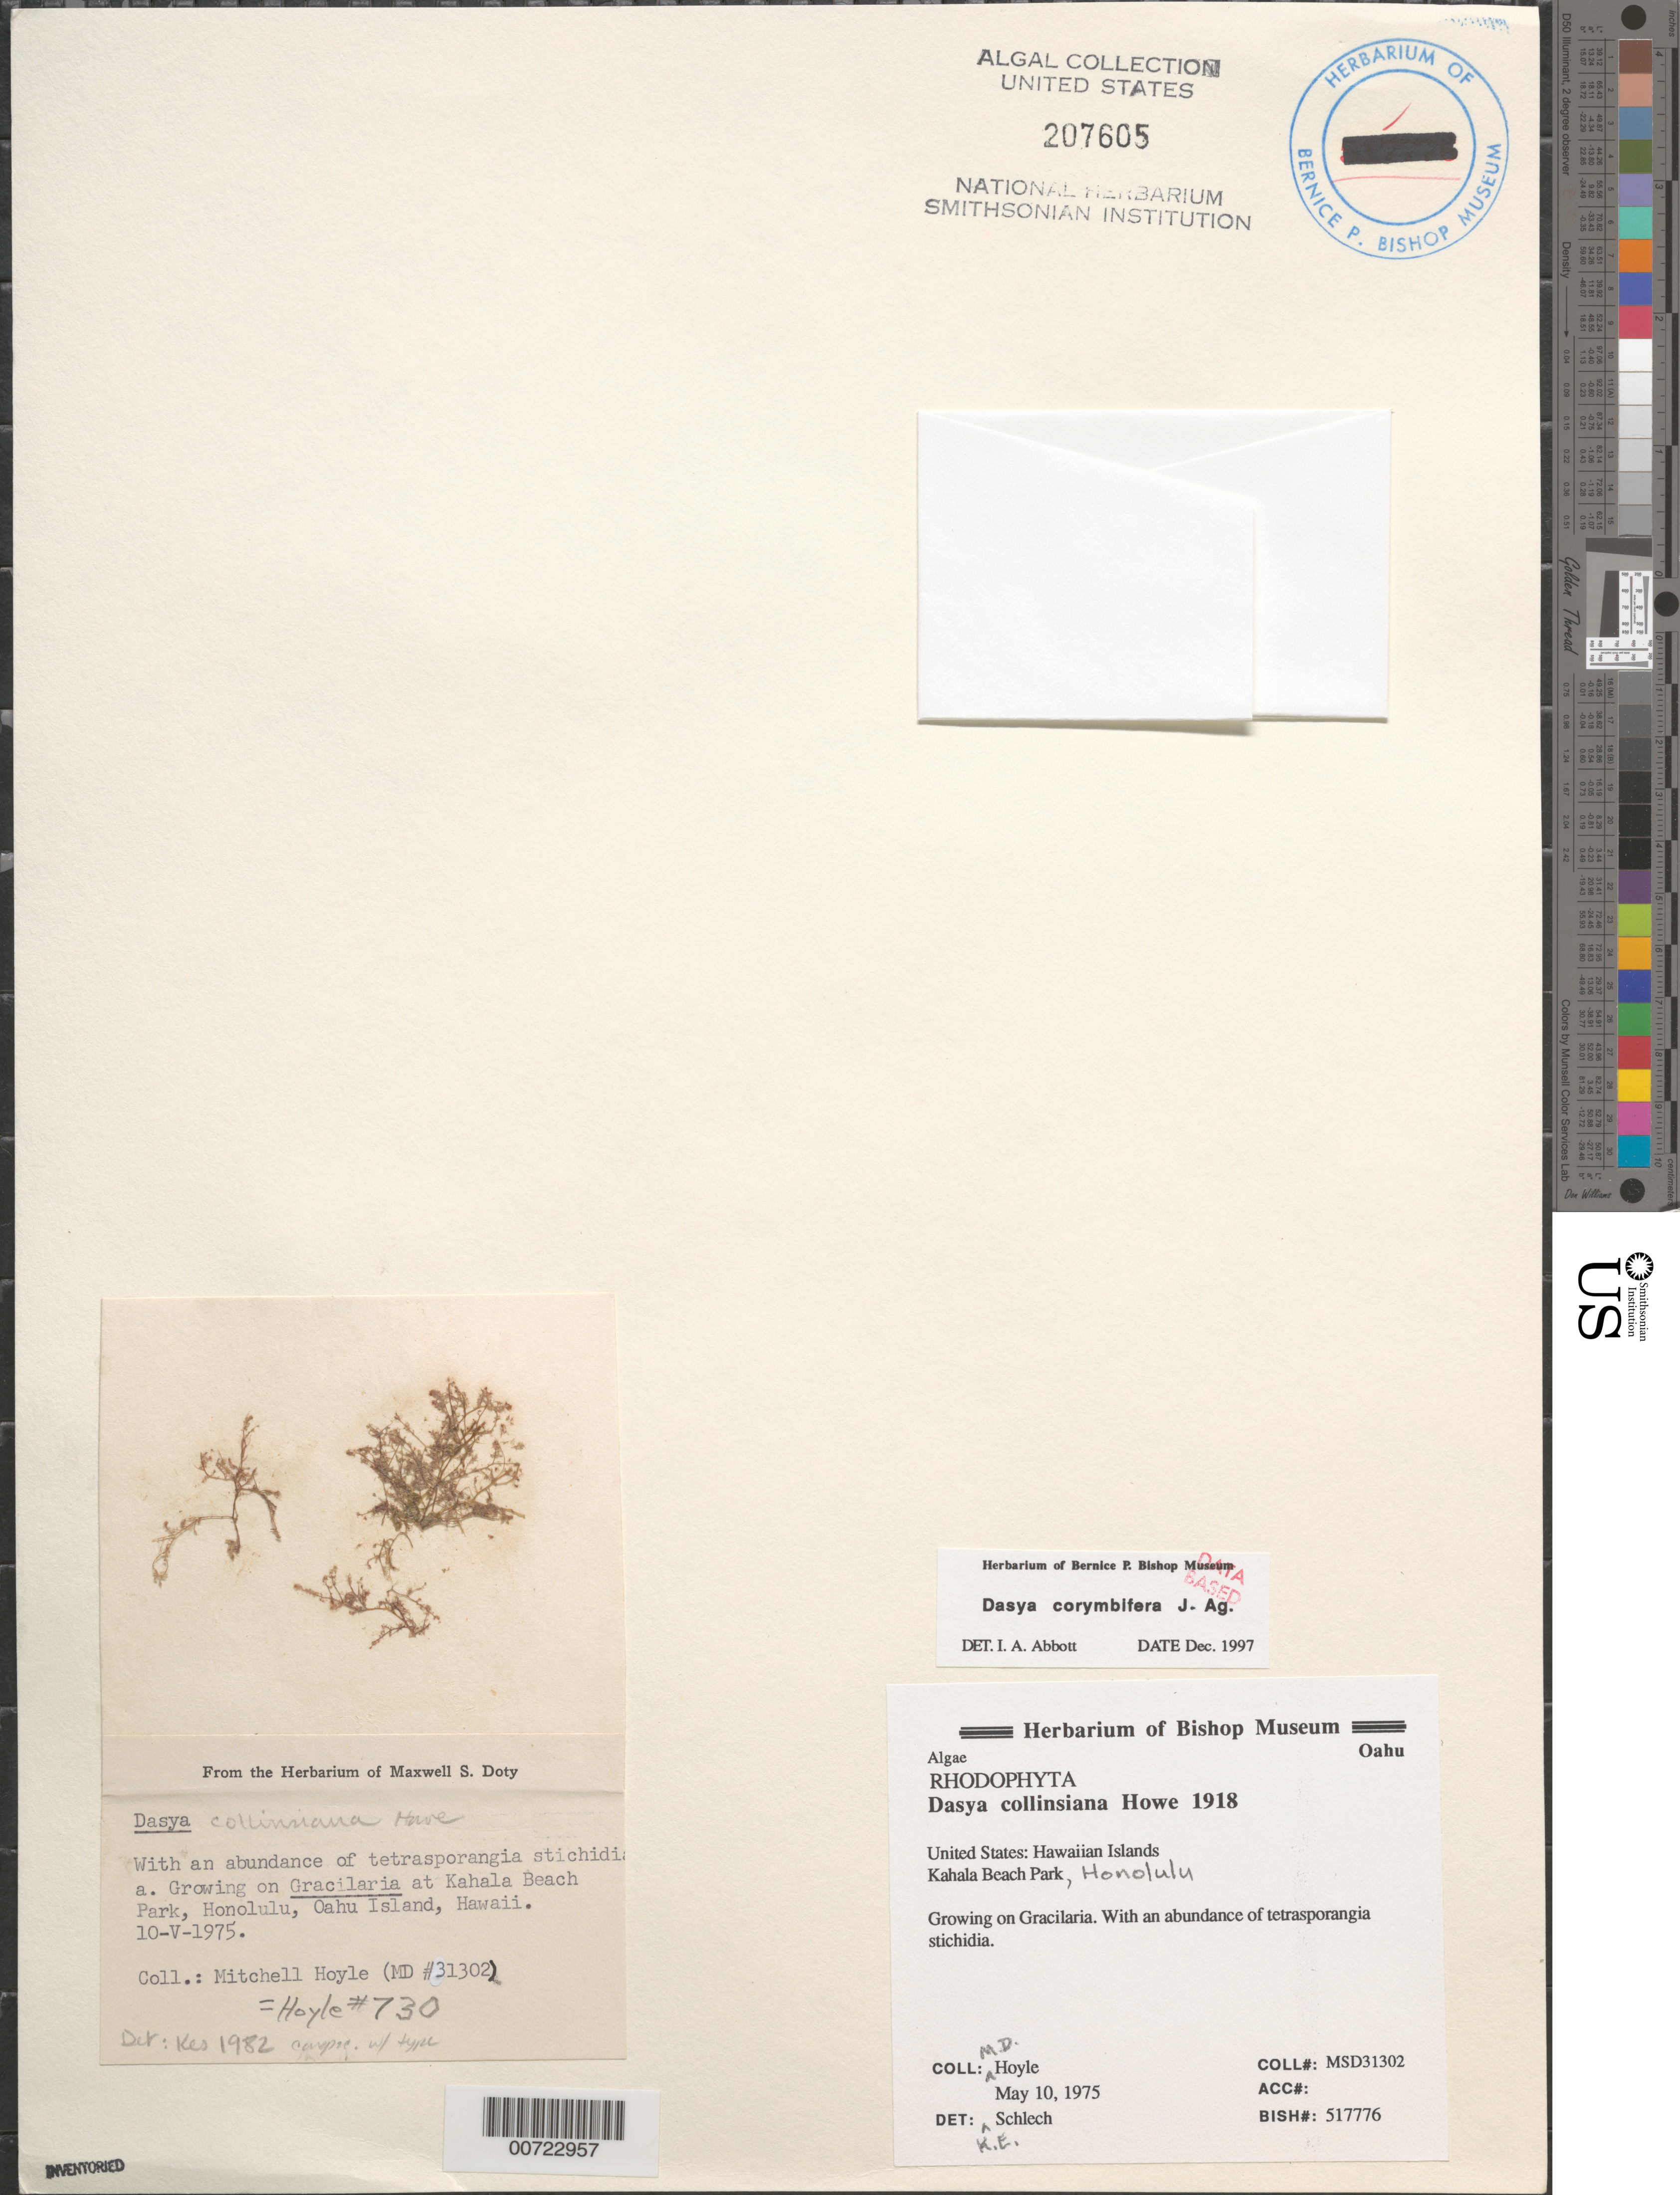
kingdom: Plantae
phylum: Rhodophyta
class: Florideophyceae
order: Ceramiales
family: Dasyaceae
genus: Dasya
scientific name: Dasya corymbifera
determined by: Abbott, Isabella A.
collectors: M. Hoyle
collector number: Hoyle 730 & MSD 31302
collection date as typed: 10 May 1975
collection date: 1975-05-10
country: United States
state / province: Hawaii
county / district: Honolulu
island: Oahu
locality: Kahala Beach Park, Honolulu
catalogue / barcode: US 207605